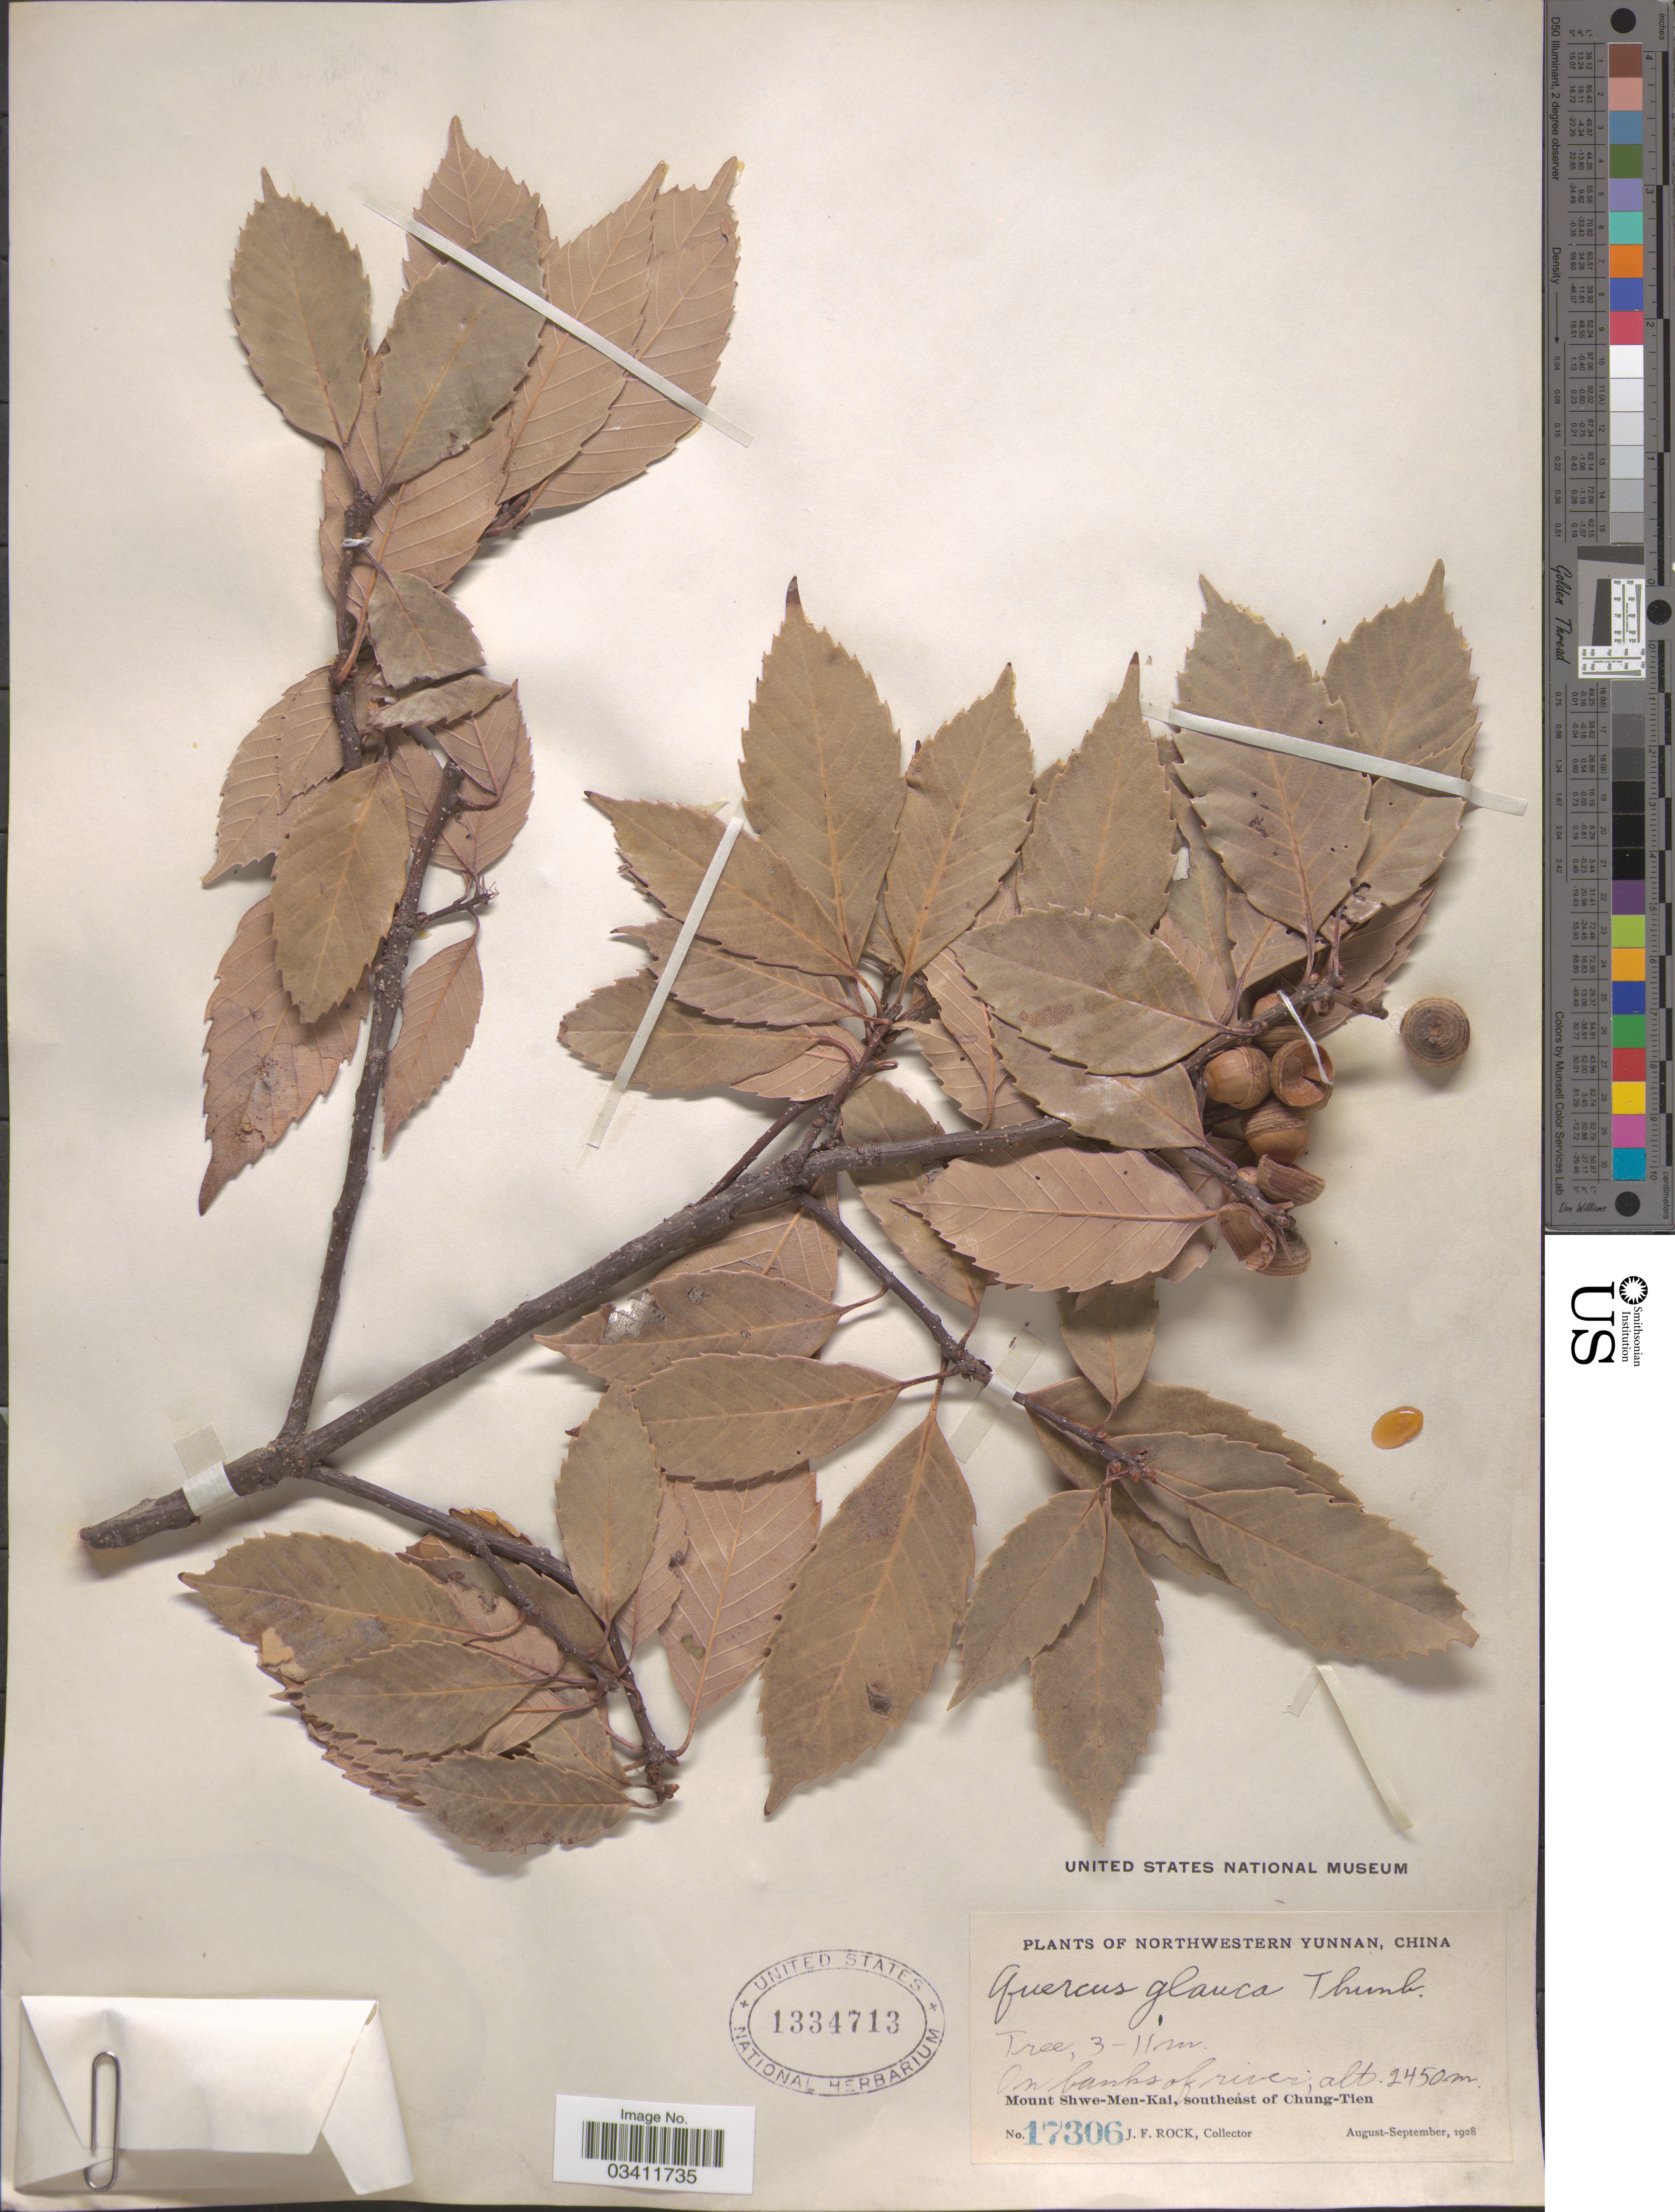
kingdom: Plantae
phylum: Tracheophyta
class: Magnoliopsida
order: Fagales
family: Fagaceae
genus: Quercus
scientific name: Quercus glauca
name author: Thunb.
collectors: J. Rock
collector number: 17306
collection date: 1928-08/1928-09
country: China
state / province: Yunnan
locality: Northwestern Yunnan. Mount Shwe-Men-Kai, southeast of Chung-Tien.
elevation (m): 2450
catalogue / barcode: US 1334713